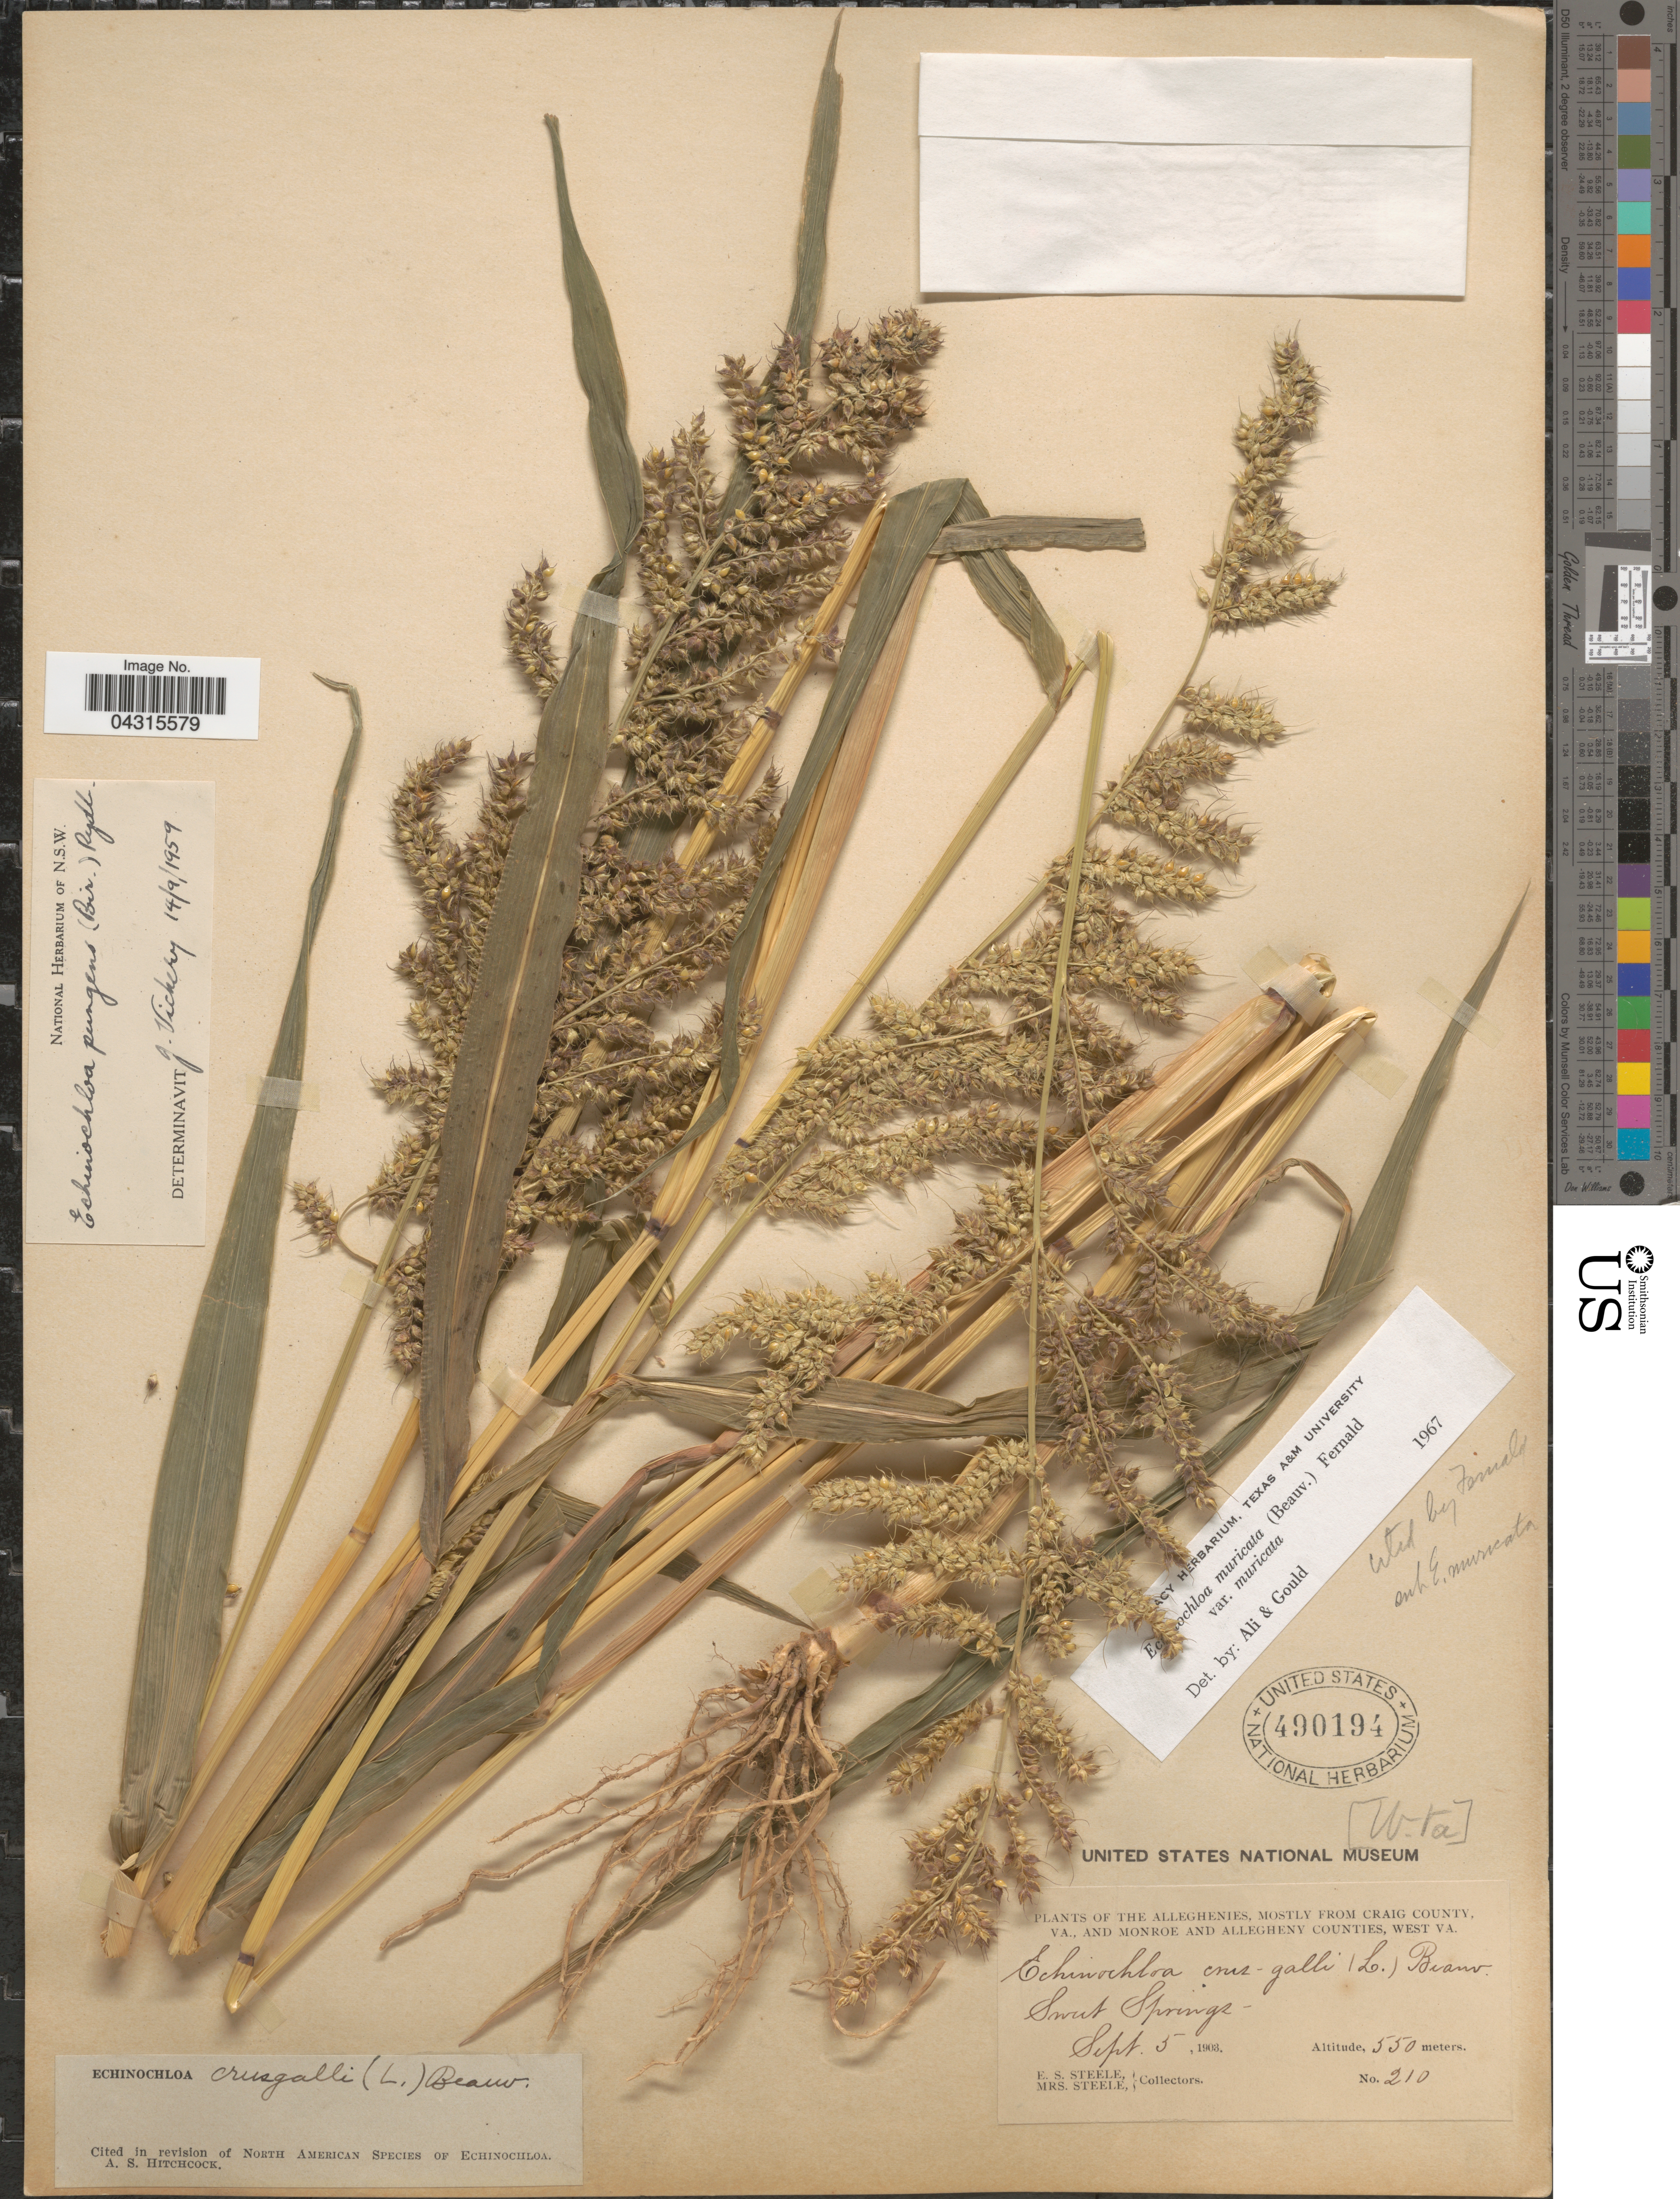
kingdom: Plantae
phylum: Tracheophyta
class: Liliopsida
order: Poales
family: Poaceae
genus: Echinochloa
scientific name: Echinochloa muricata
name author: (P. Beauv.) Fernald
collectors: E. Steele & Mrs. E. S. Steele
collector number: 210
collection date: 1903-09-05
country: United States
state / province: Virginia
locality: The Alleghenies, Mostly From Craig County, And Monroe And Allegheny Counties. Swut Springs.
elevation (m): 550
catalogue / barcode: US 490194